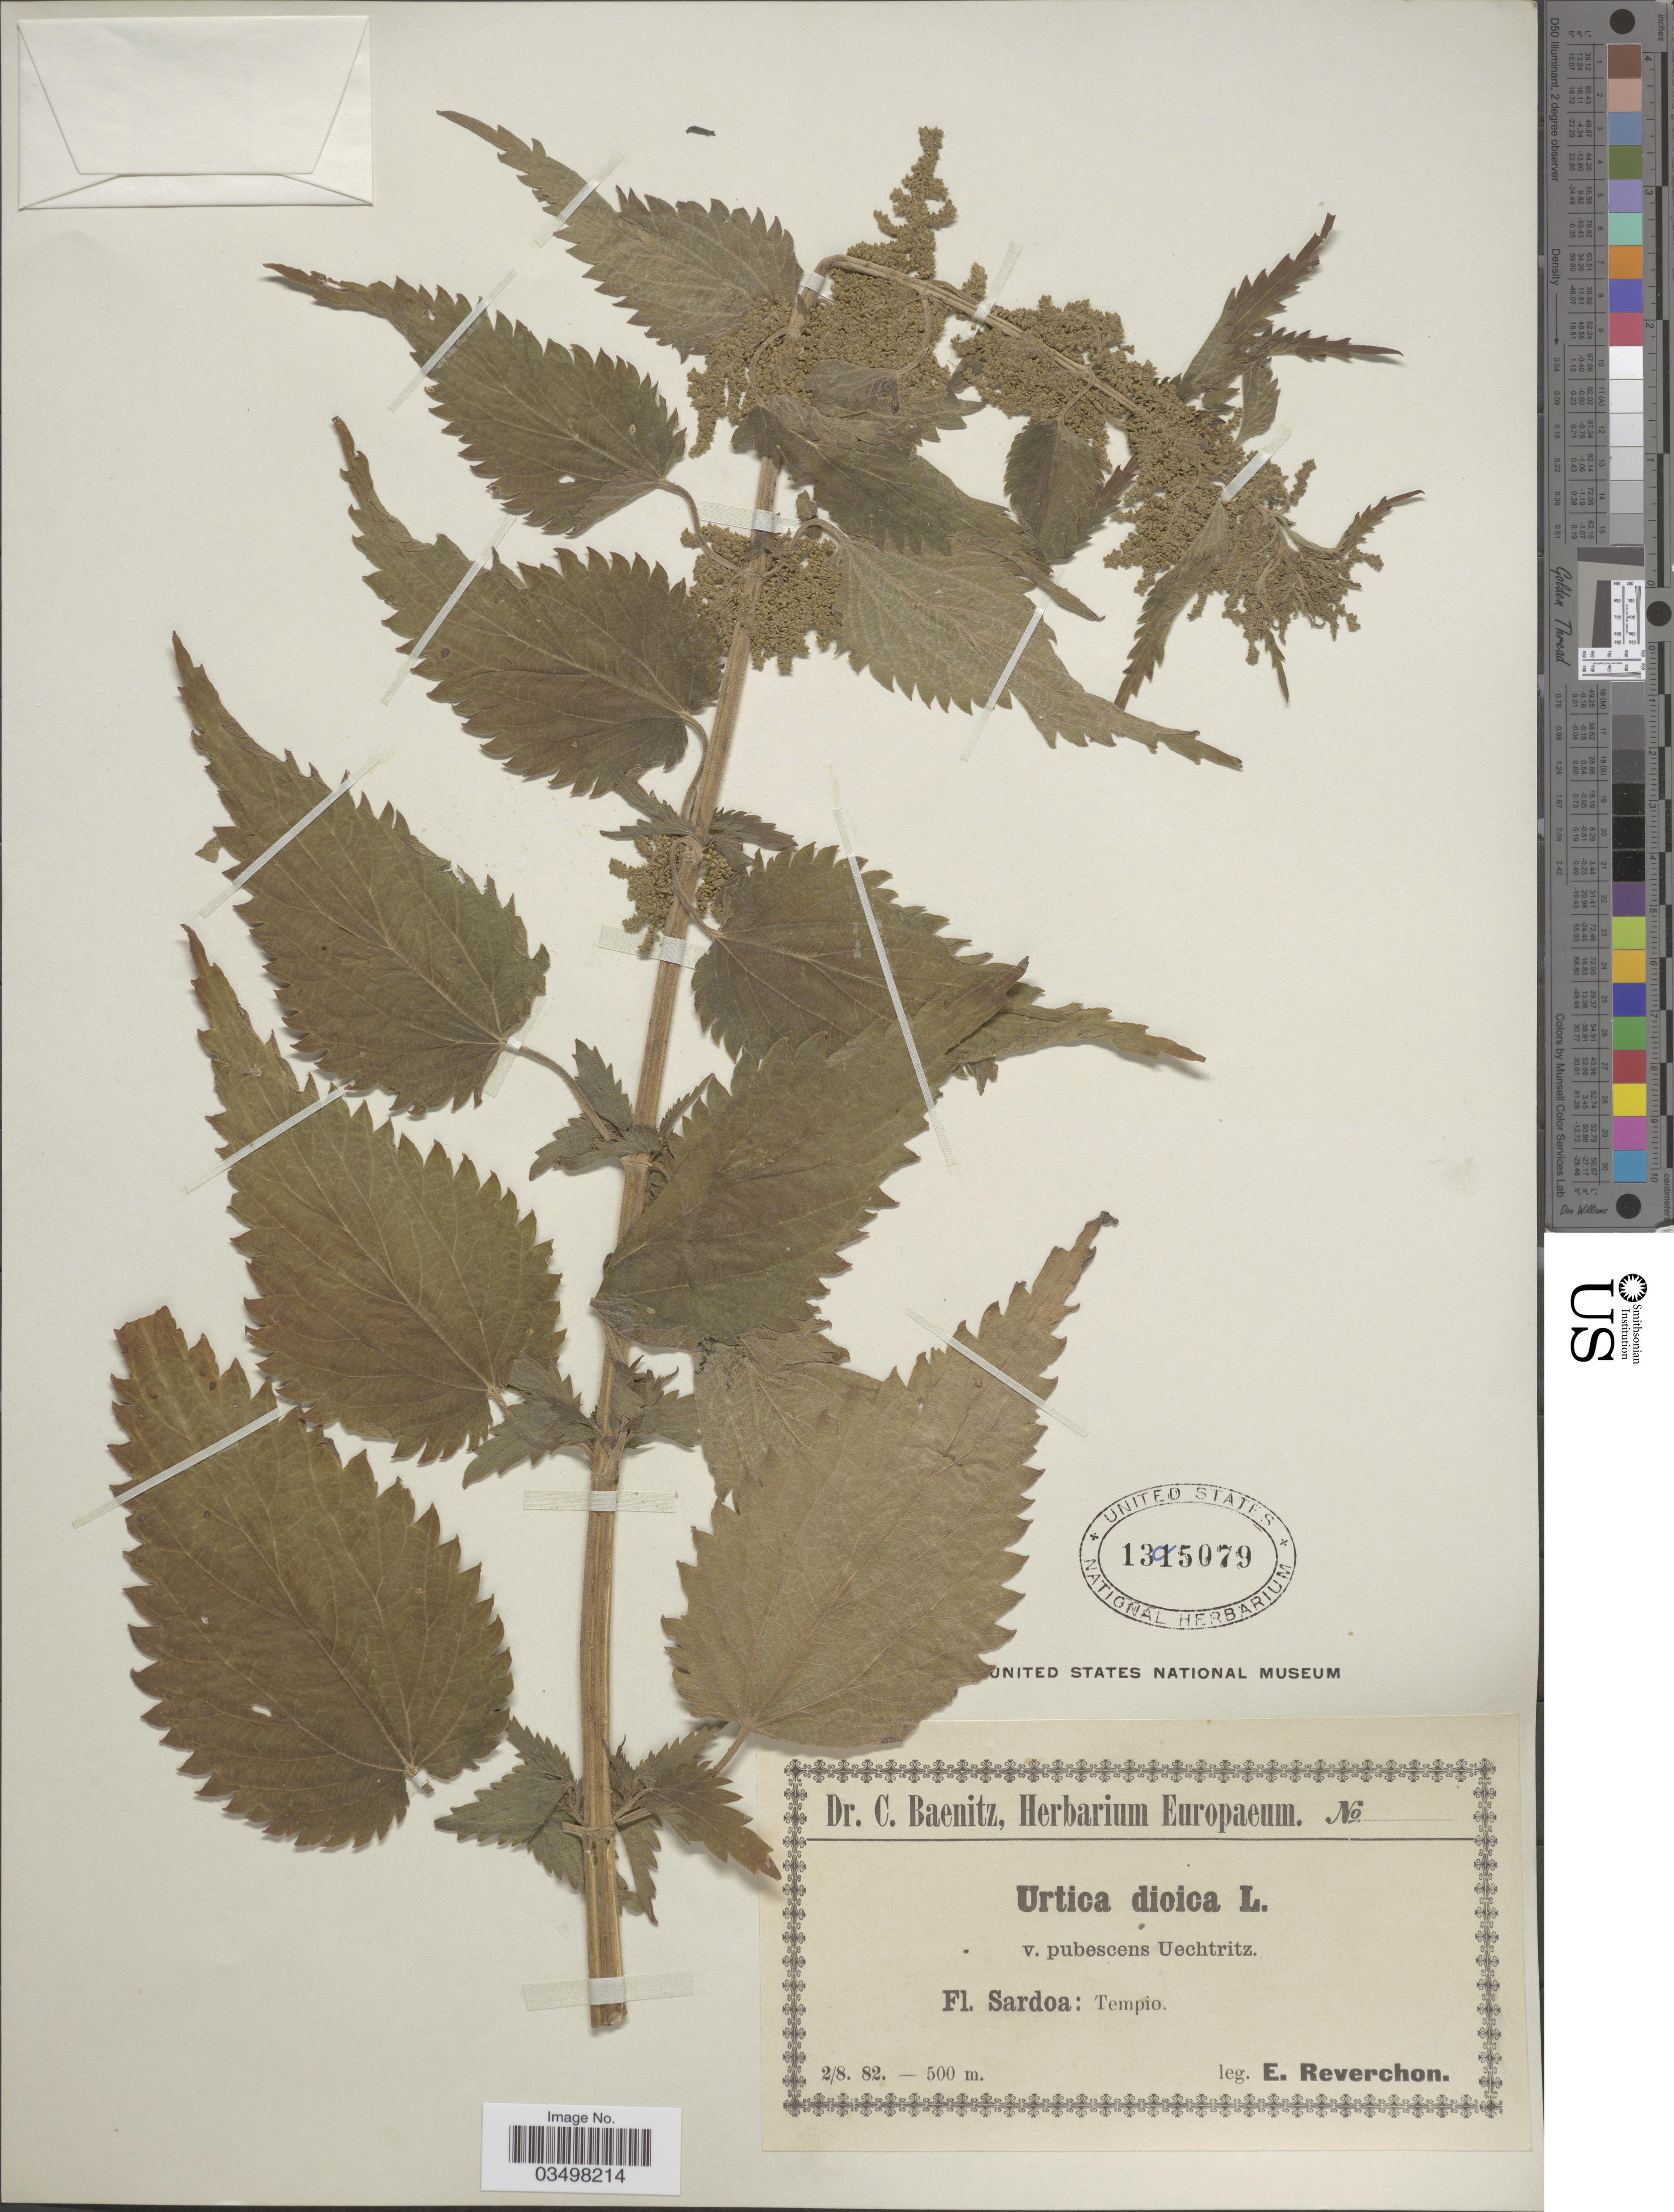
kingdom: Plantae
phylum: Tracheophyta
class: Magnoliopsida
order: Rosales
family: Urticaceae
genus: Urtica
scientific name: Urtica dioica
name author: L.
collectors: E. Reverchon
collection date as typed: Transcribed d/m/y: 2/8/82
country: Italy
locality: Sardoa: Tempio.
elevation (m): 500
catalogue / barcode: US 1395079